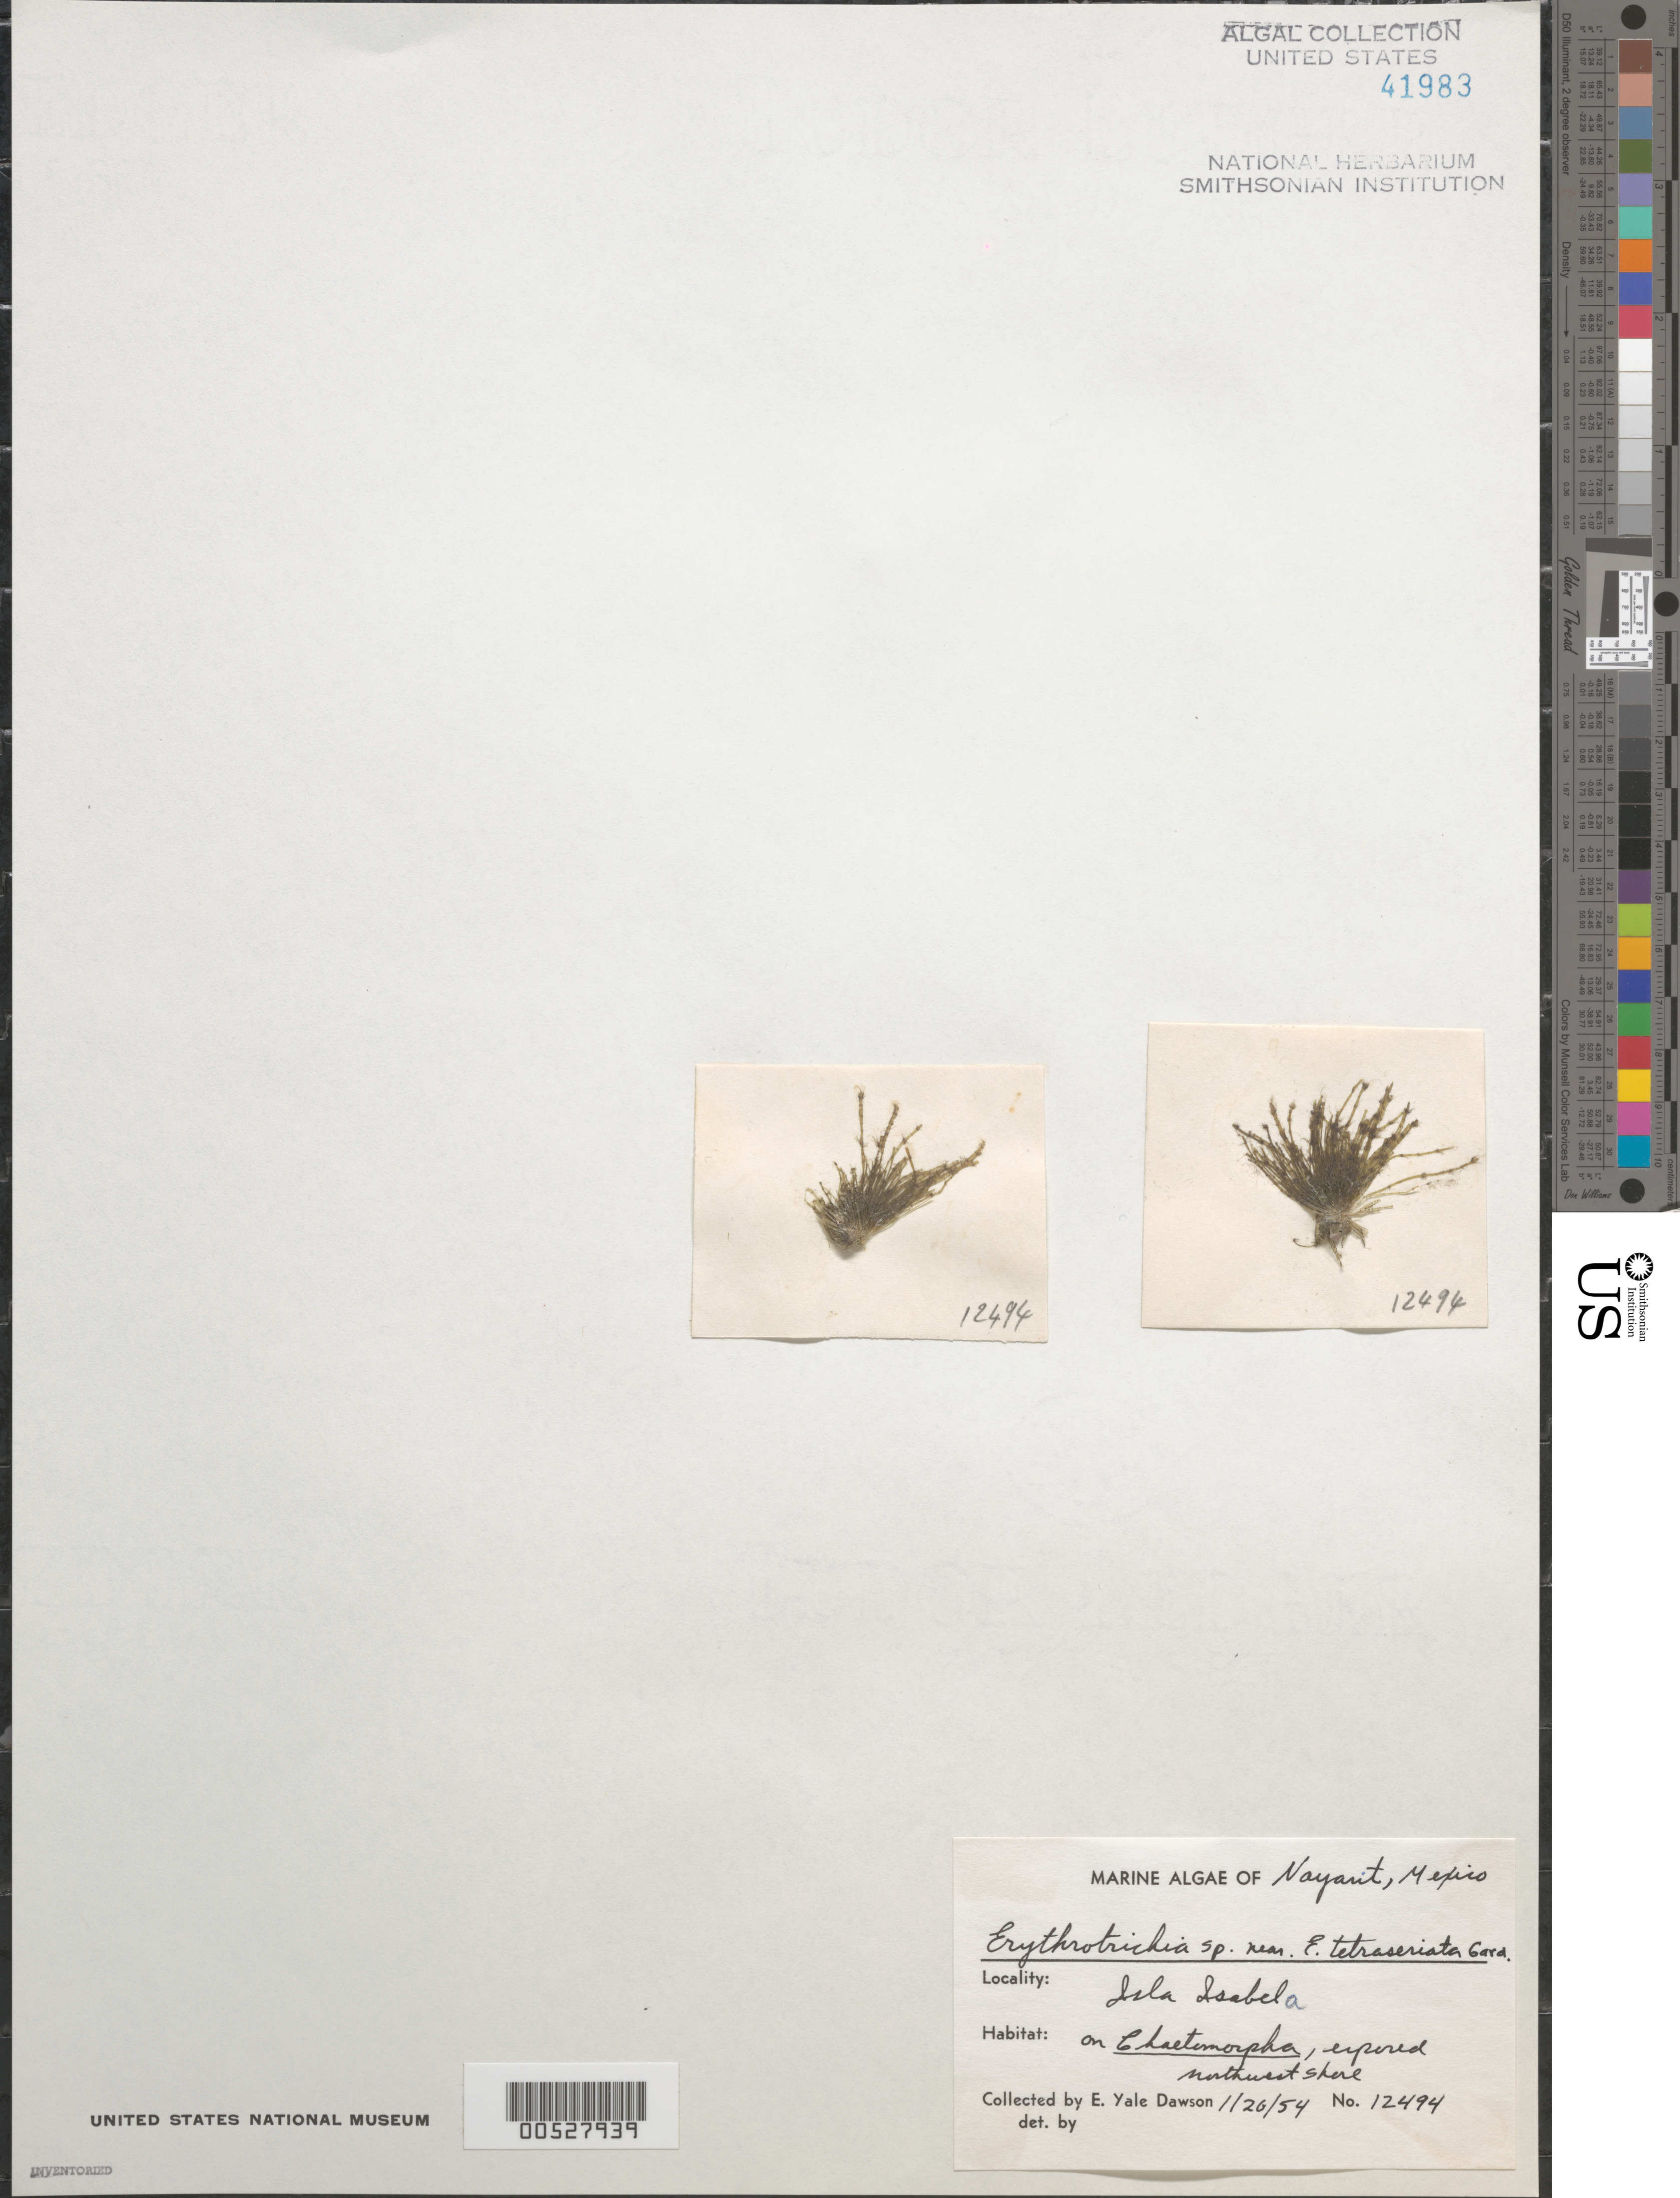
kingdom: Plantae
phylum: Rhodophyta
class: Compsopogonophyceae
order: Erythropeltidales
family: Erythrotrichiaceae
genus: Erythrotrichia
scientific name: Erythrotrichia tetraseriata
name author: N.L. Gardner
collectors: E. Y. Dawson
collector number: EYD 12494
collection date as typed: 26 Jan 1954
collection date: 1954-01-26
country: Mexico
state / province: Nayarit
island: Isla Isabela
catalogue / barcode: US 41983